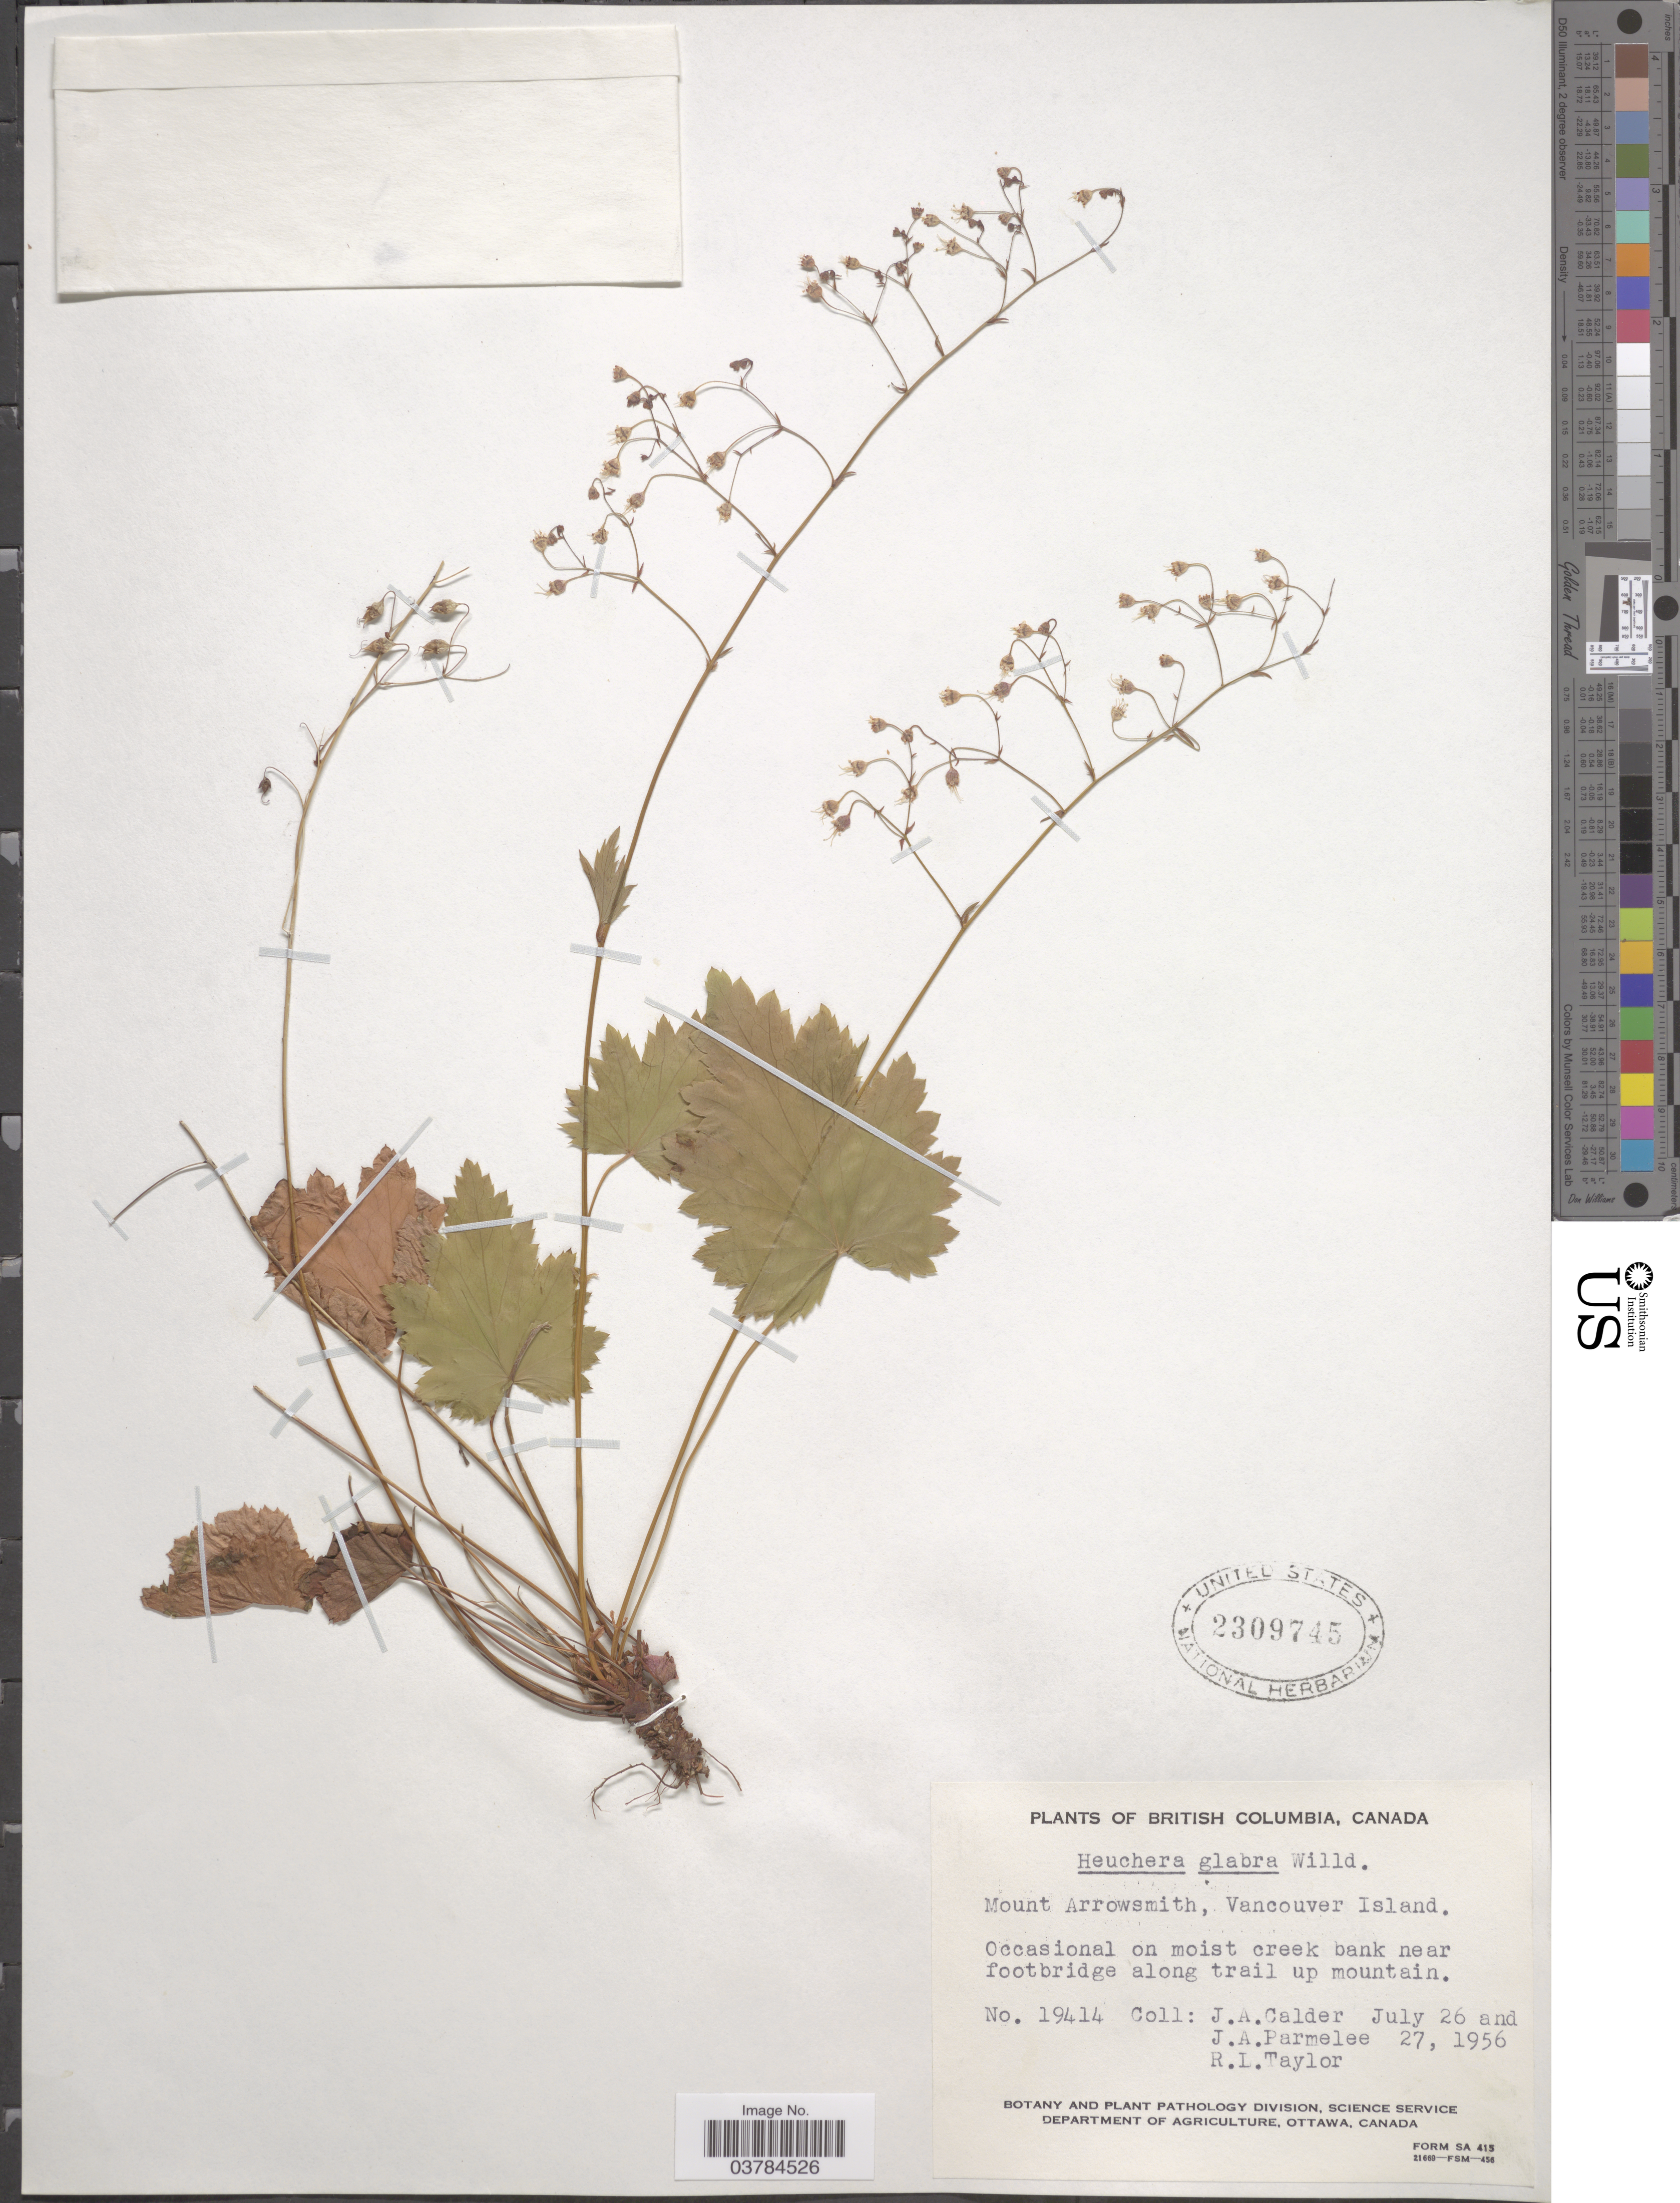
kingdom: Plantae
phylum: Tracheophyta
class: Magnoliopsida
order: Saxifragales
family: Saxifragaceae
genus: Heuchera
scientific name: Heuchera glabra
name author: Willd. ex Roem. & Schult.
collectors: J. A. Calder, J. A. Parmelee & R. Taylor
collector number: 19414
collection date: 1956-07-26/1956-07-27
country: Canada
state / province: British Columbia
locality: Mount Arrowsmith, Vancouver Island.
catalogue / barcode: US 2309745